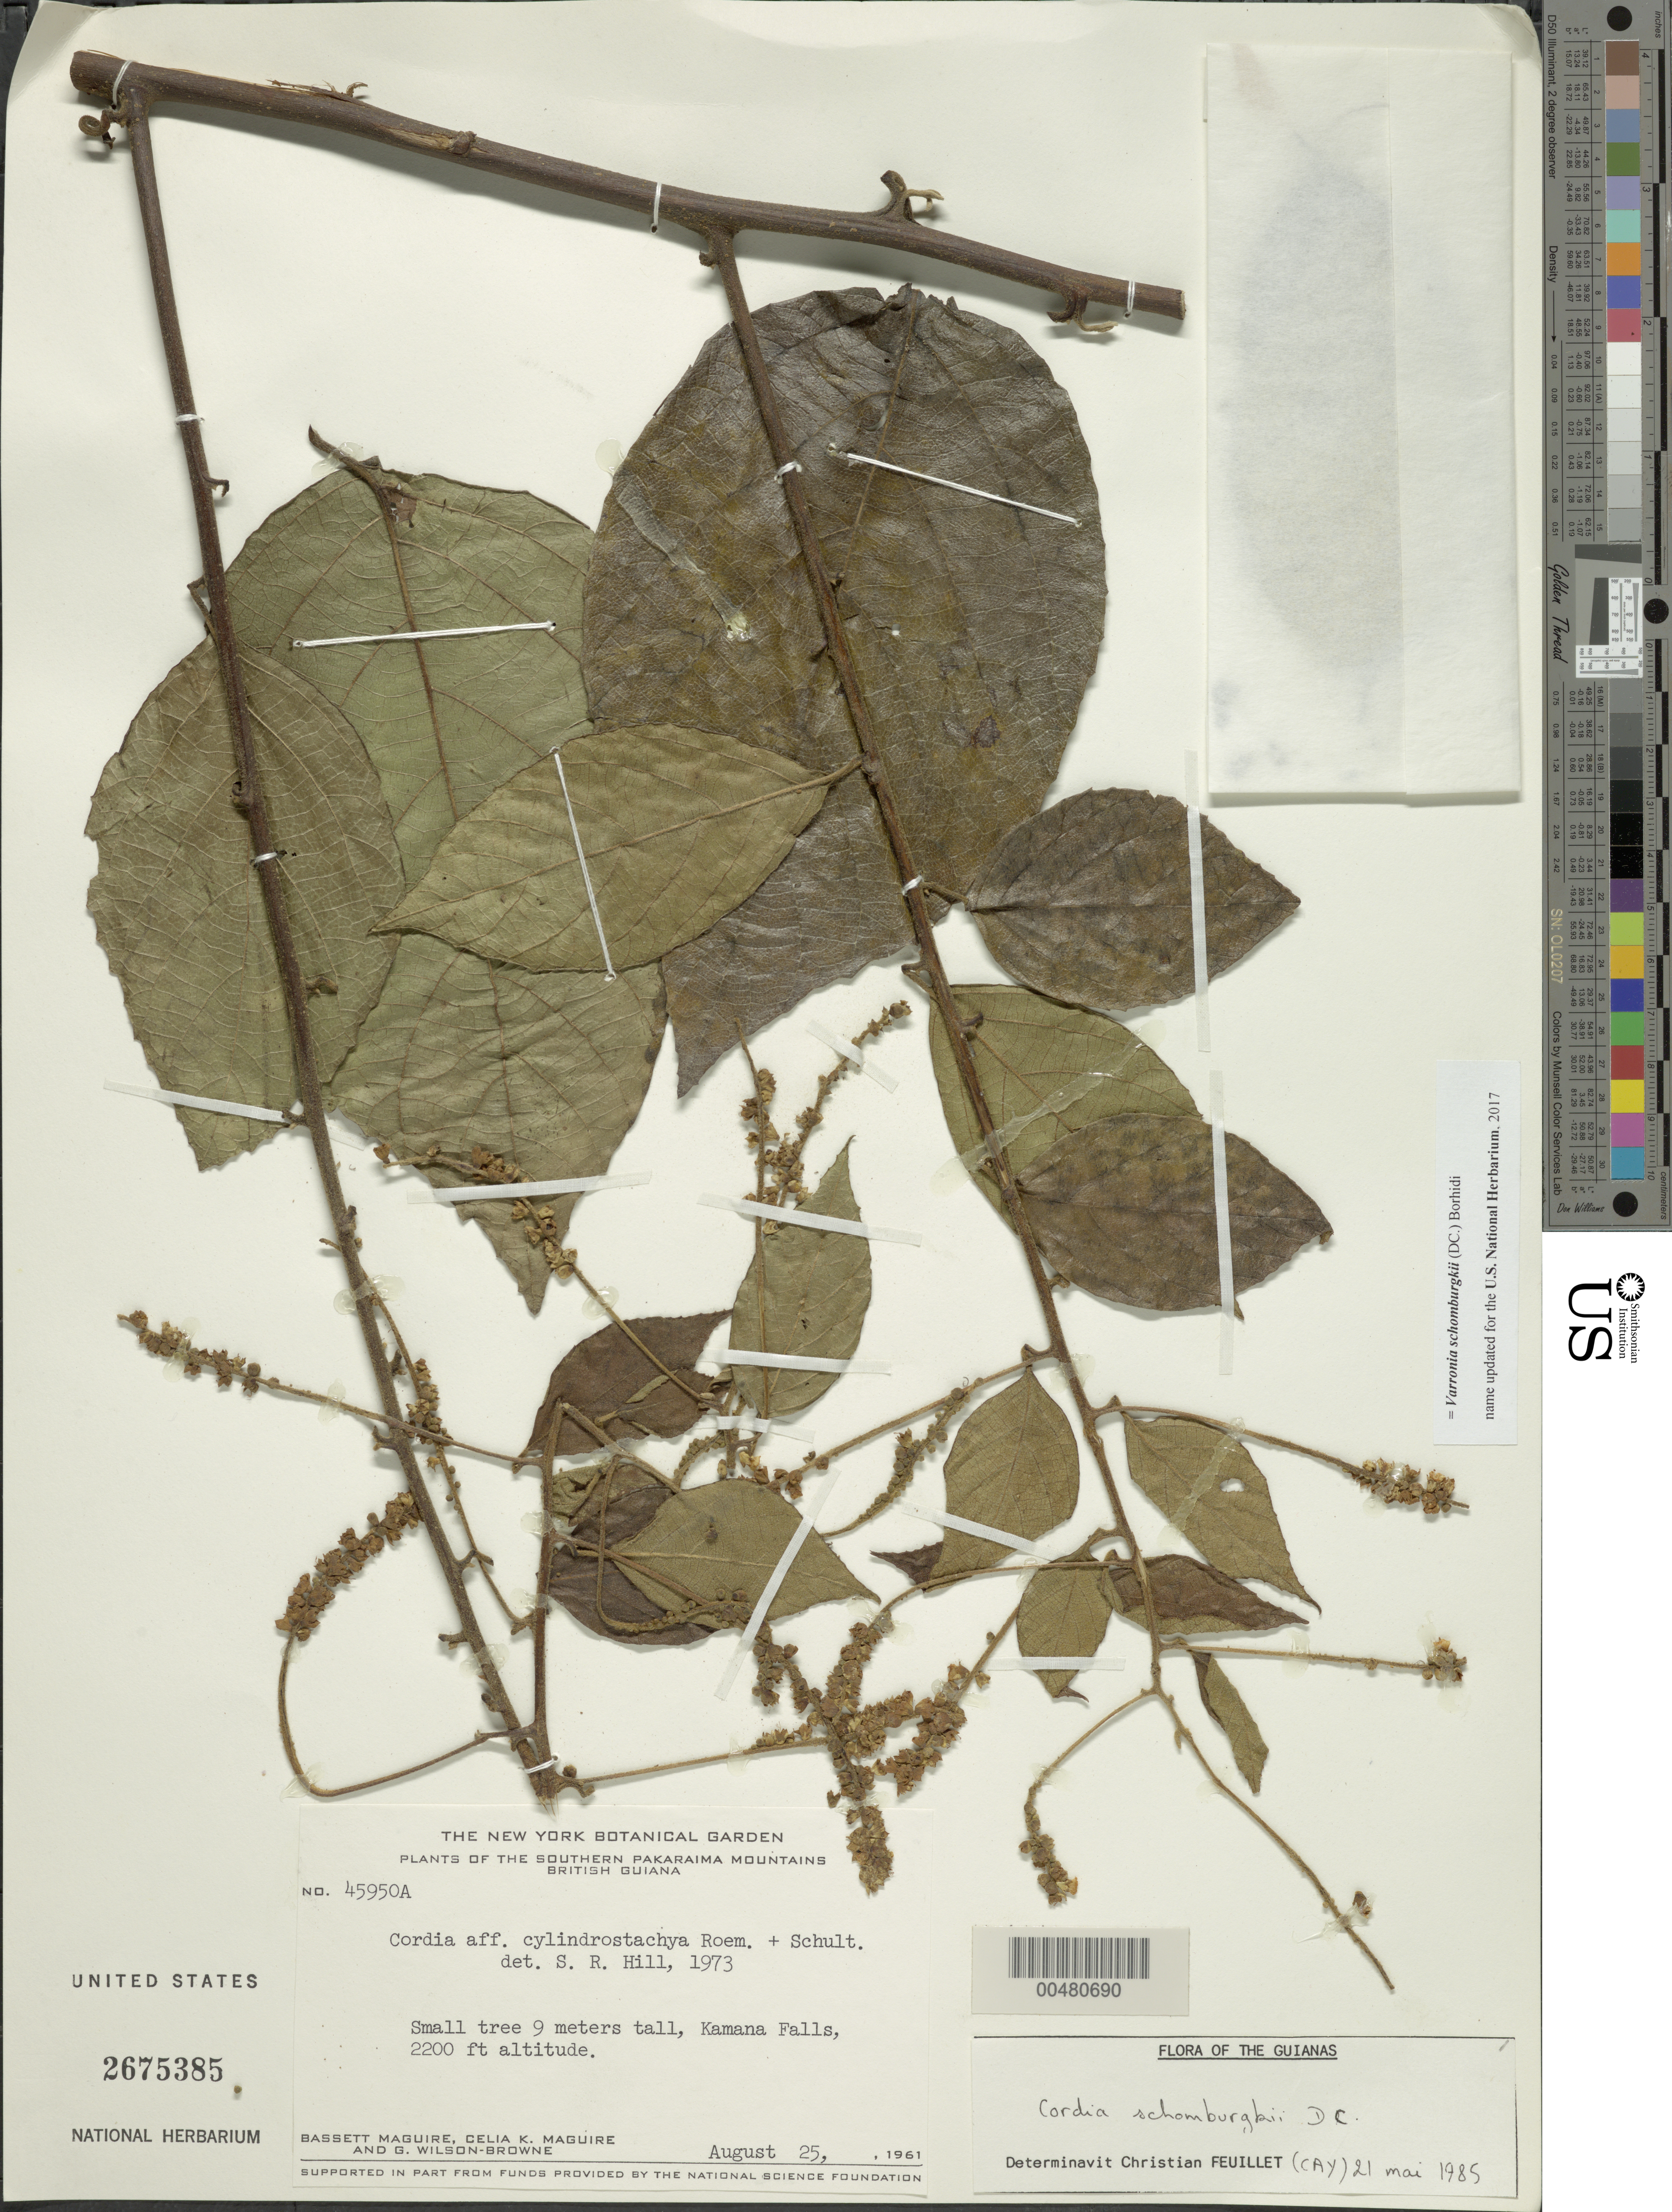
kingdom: Plantae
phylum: Tracheophyta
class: Magnoliopsida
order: Boraginales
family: Cordiaceae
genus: Varronia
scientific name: Varronia schomburgkii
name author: (DC.) Borhidi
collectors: B. Maguire, C. K. Maguire & G. Wilson-Browne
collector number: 45950A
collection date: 1961-08-25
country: Guyana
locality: Southern Pakaraima Mountains, British Guiana, Kamana Falls.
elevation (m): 671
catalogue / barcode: US 2675385